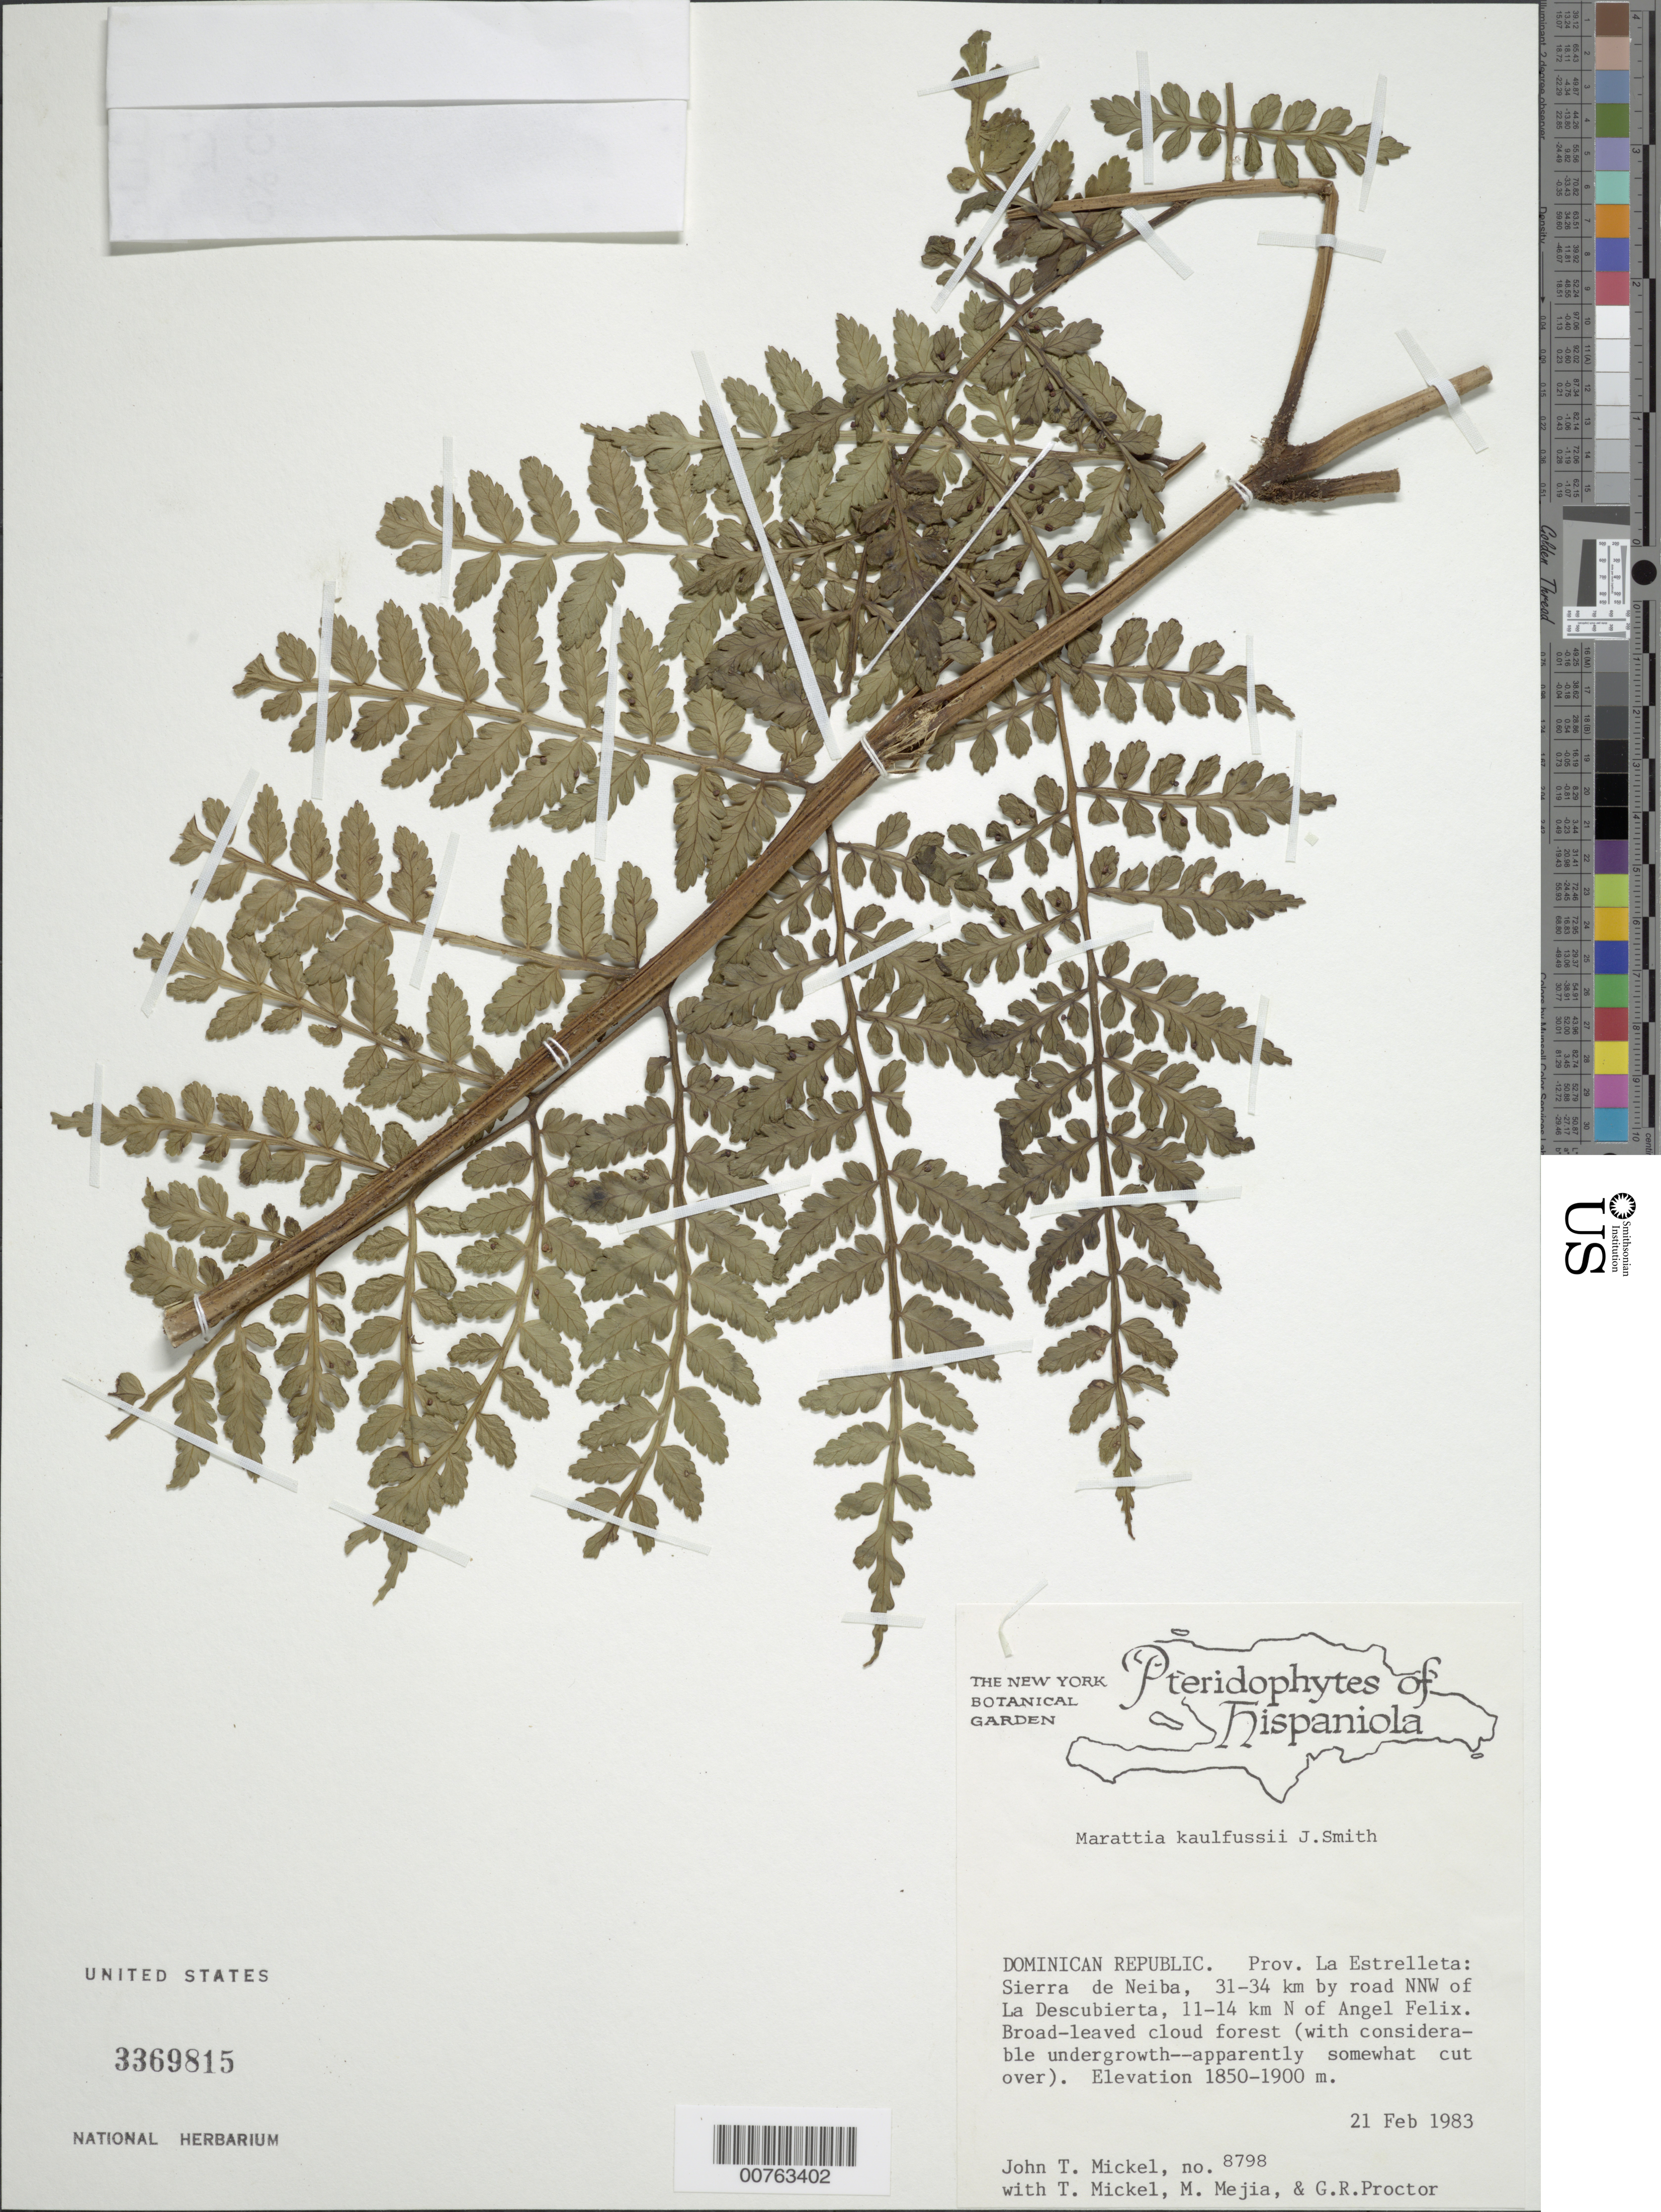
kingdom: Plantae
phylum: Tracheophyta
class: Polypodiopsida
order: Marattiales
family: Marattiaceae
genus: Marattia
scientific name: Marattia laevis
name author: Sm.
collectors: J. T. Mickel, T. Mickel, M. Mejia & G. R. Proctor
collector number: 8798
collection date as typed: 21 Feb 1983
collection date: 1983-02-21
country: Dominican Republic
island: Hispaniola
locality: Provincia La Estrellata, Sierra de Neiba, 31-34 km by road NNW of La Descubierta, 11-14 km N of Angel Felix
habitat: Broad-leaved cloud forest (with considerable undergrowth-apparently somewhat cut-over)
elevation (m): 1850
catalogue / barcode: US 3369815